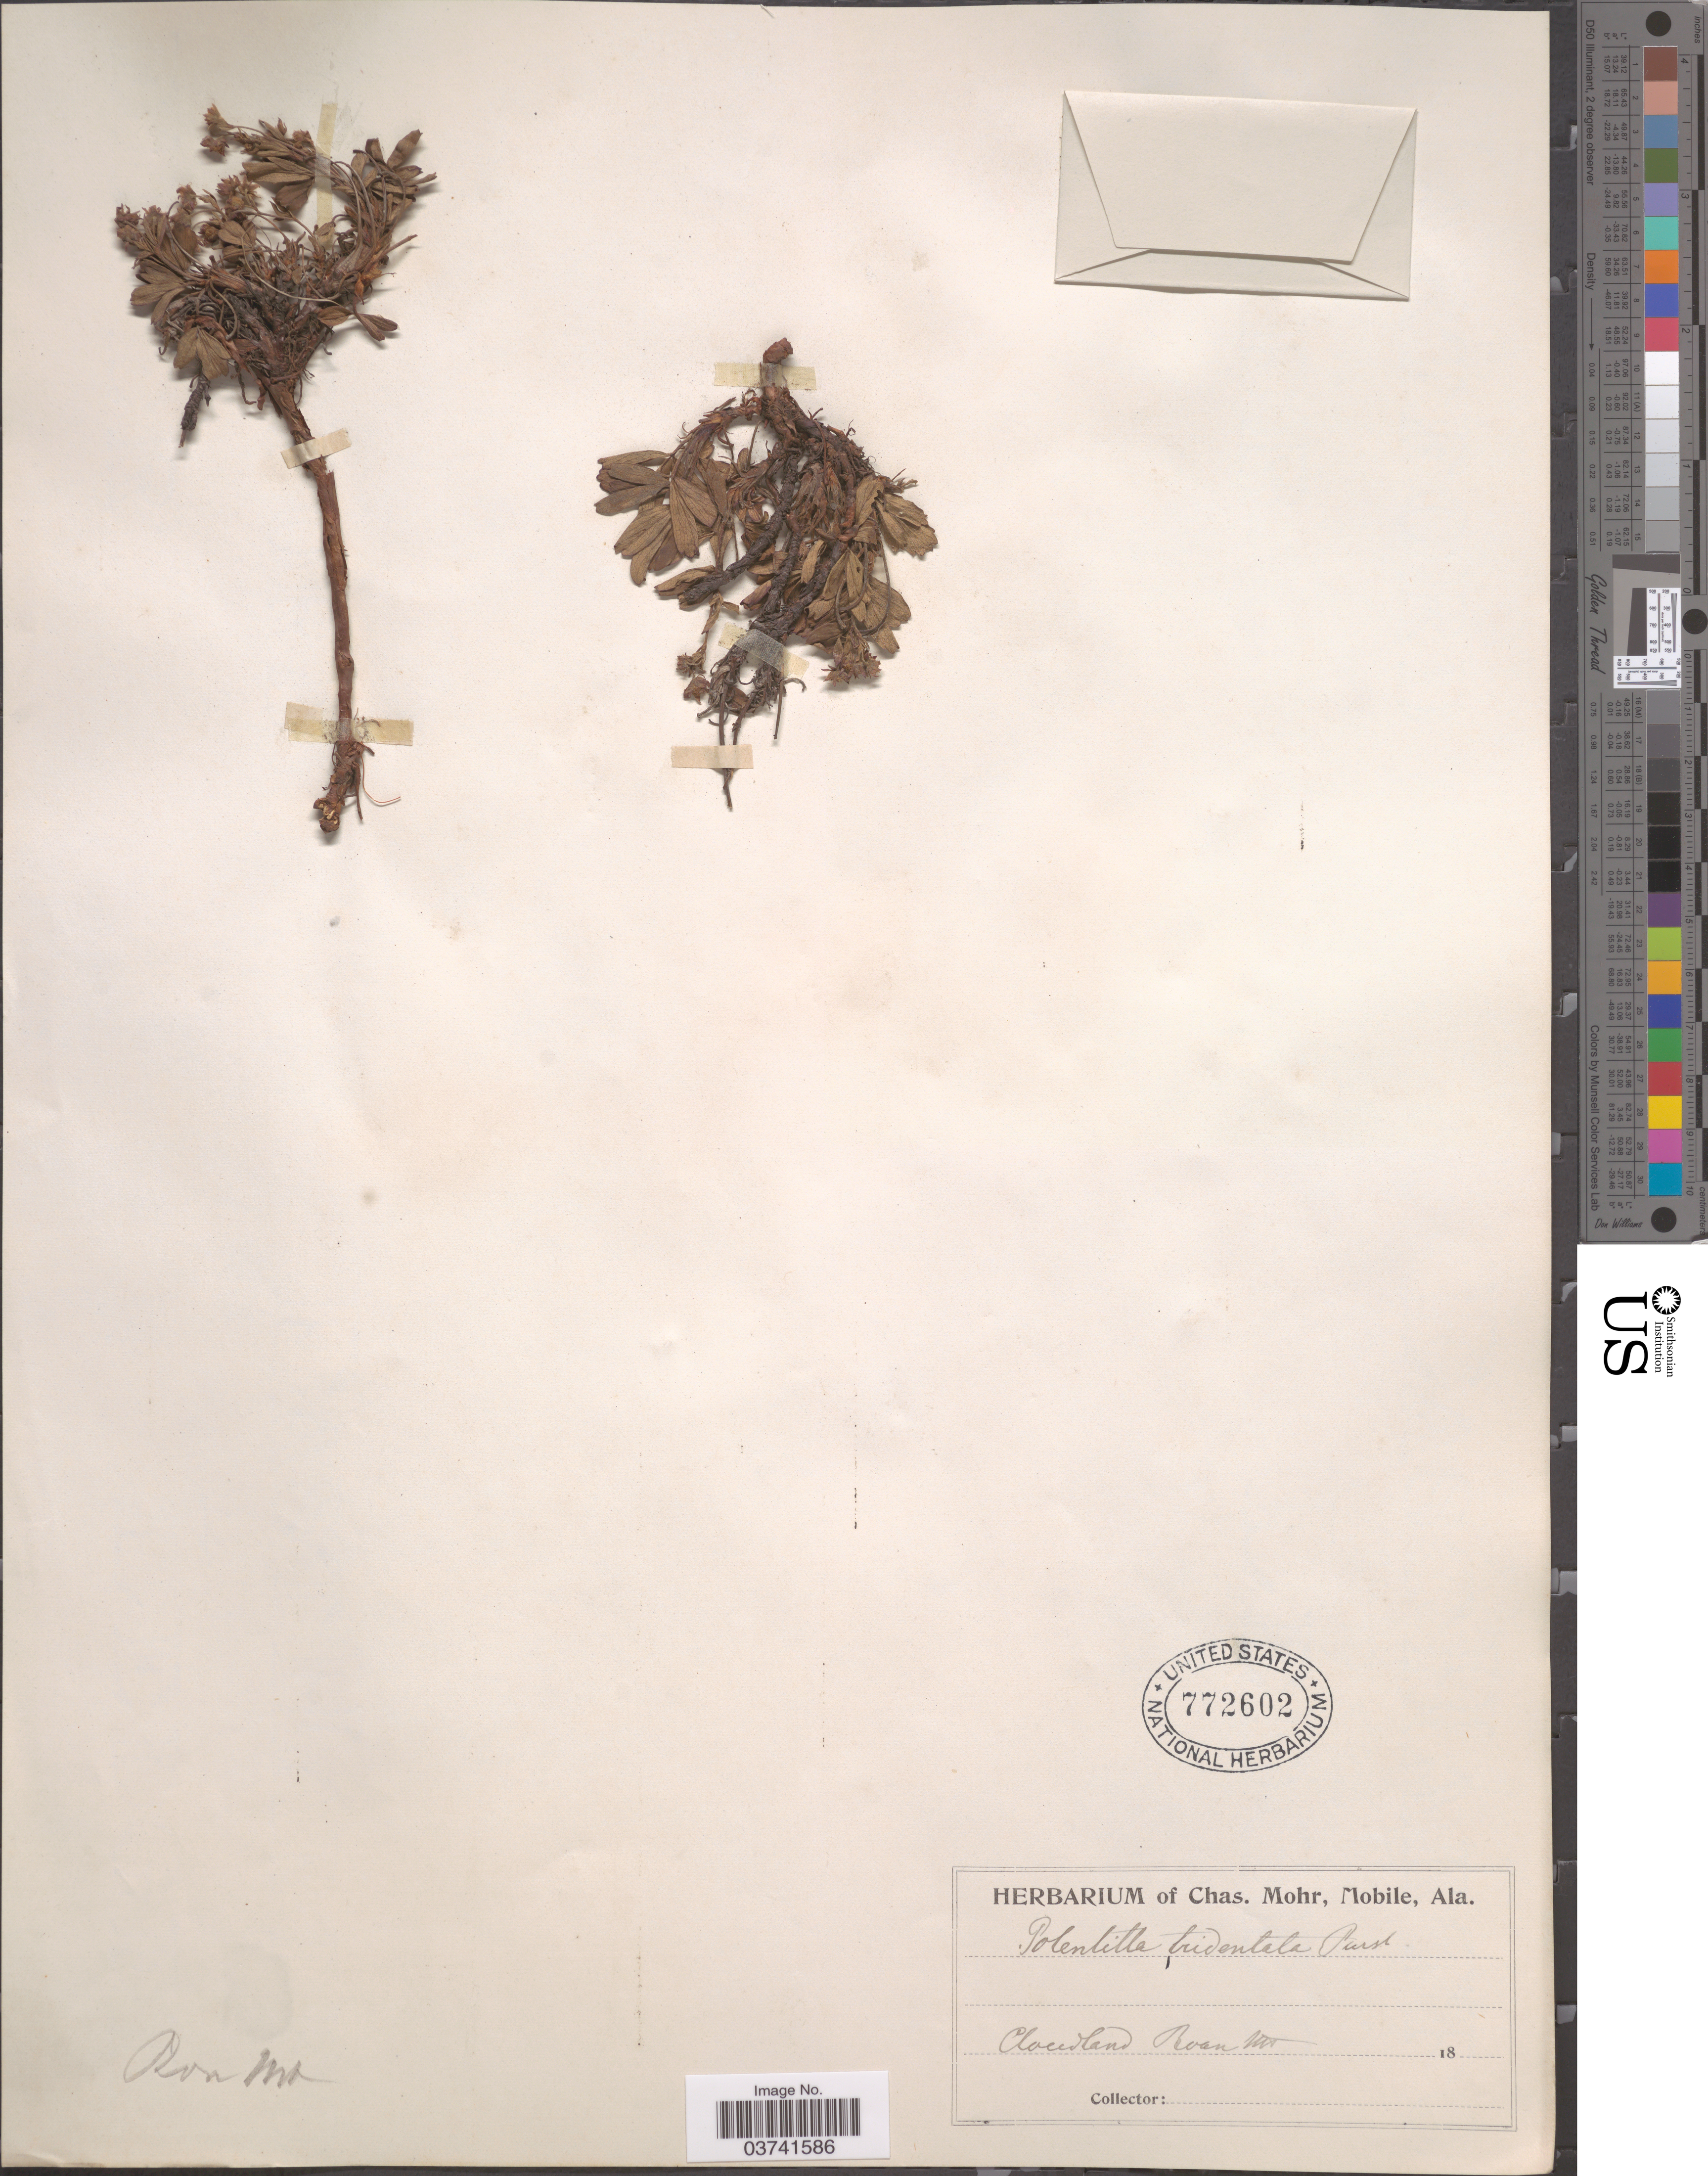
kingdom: Plantae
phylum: Tracheophyta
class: Magnoliopsida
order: Rosales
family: Rosaceae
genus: Potentilla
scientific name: Potentilla tridentata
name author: Aiton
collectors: ex herb. Charles Mohr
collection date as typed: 18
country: United States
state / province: Alabama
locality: Cloudland Roan Mt.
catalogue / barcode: US 772602